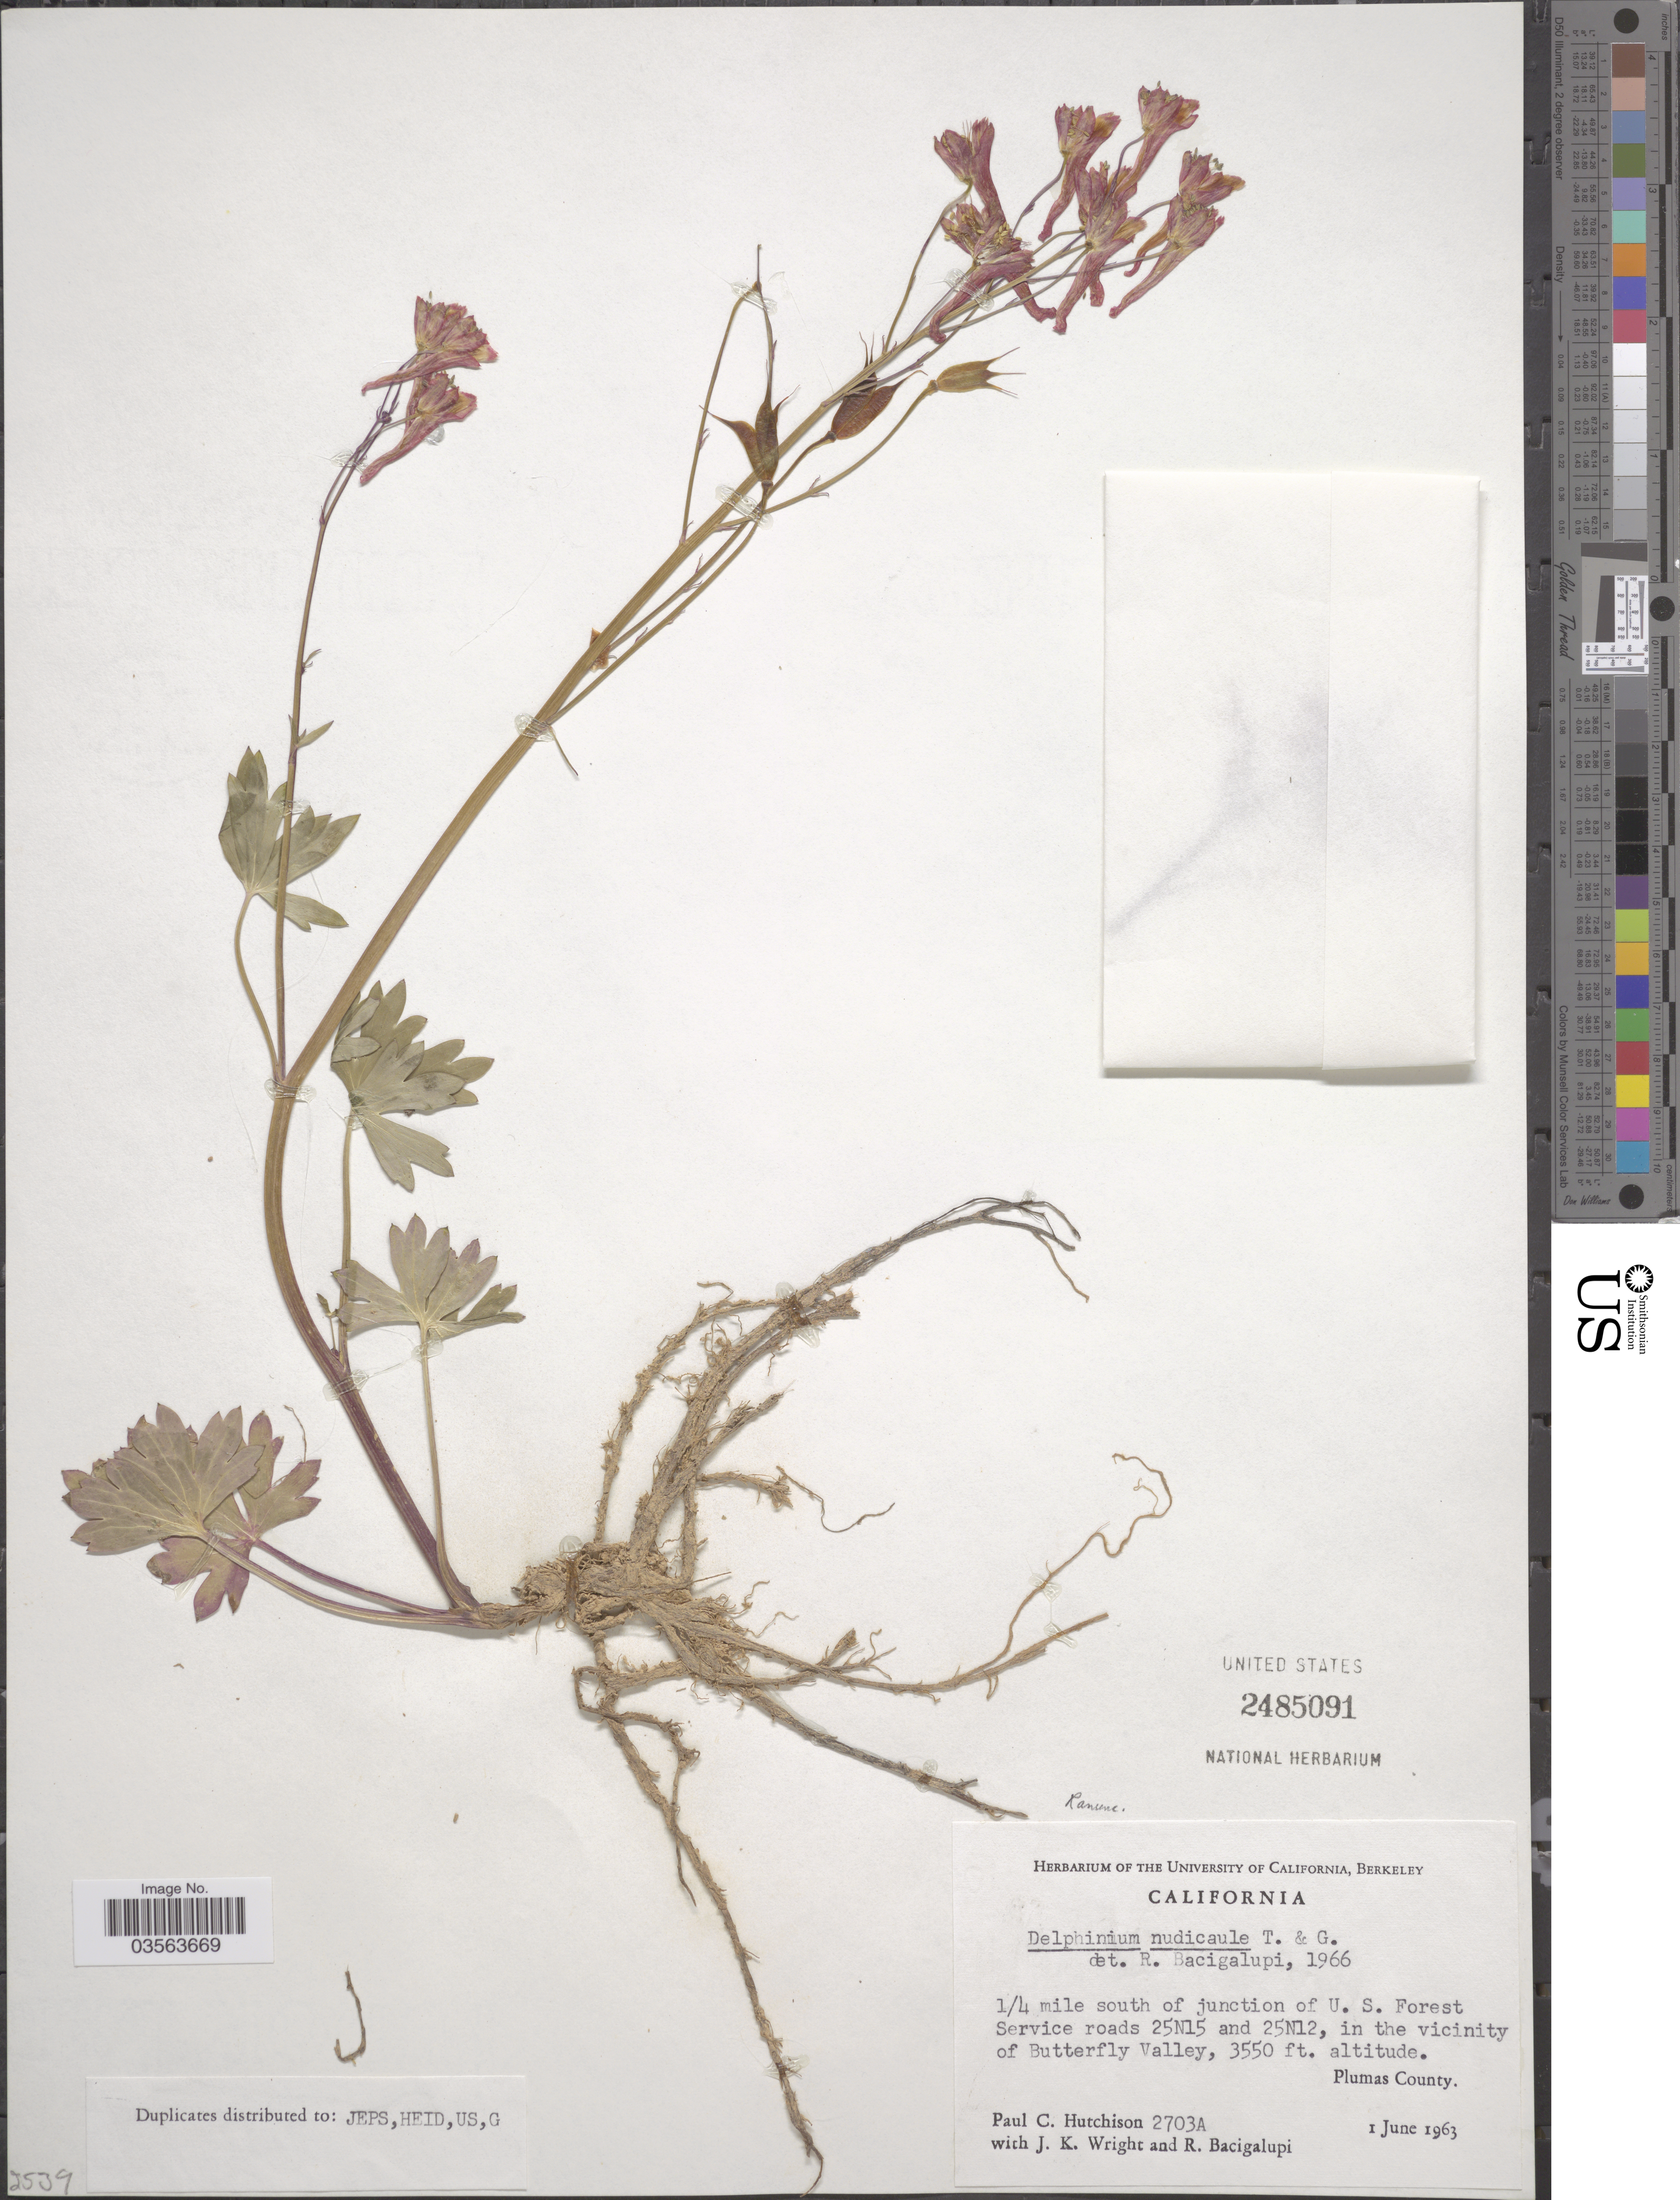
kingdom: Plantae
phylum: Tracheophyta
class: Magnoliopsida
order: Ranunculales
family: Ranunculaceae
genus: Delphinium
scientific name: Delphinium nudicaule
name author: Torr. & A. Gray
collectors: P. C. Hutchison, J. K. Wright & R. Bacigalupi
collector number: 2703A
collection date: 1963-06-01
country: United States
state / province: California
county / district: Plumas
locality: ¼ mile south of junction of U.S. Forest Service roads 25N15 and 25N12, in the vicinity of Butterfly Valley, Plumas County.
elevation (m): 1082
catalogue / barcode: US 2485091